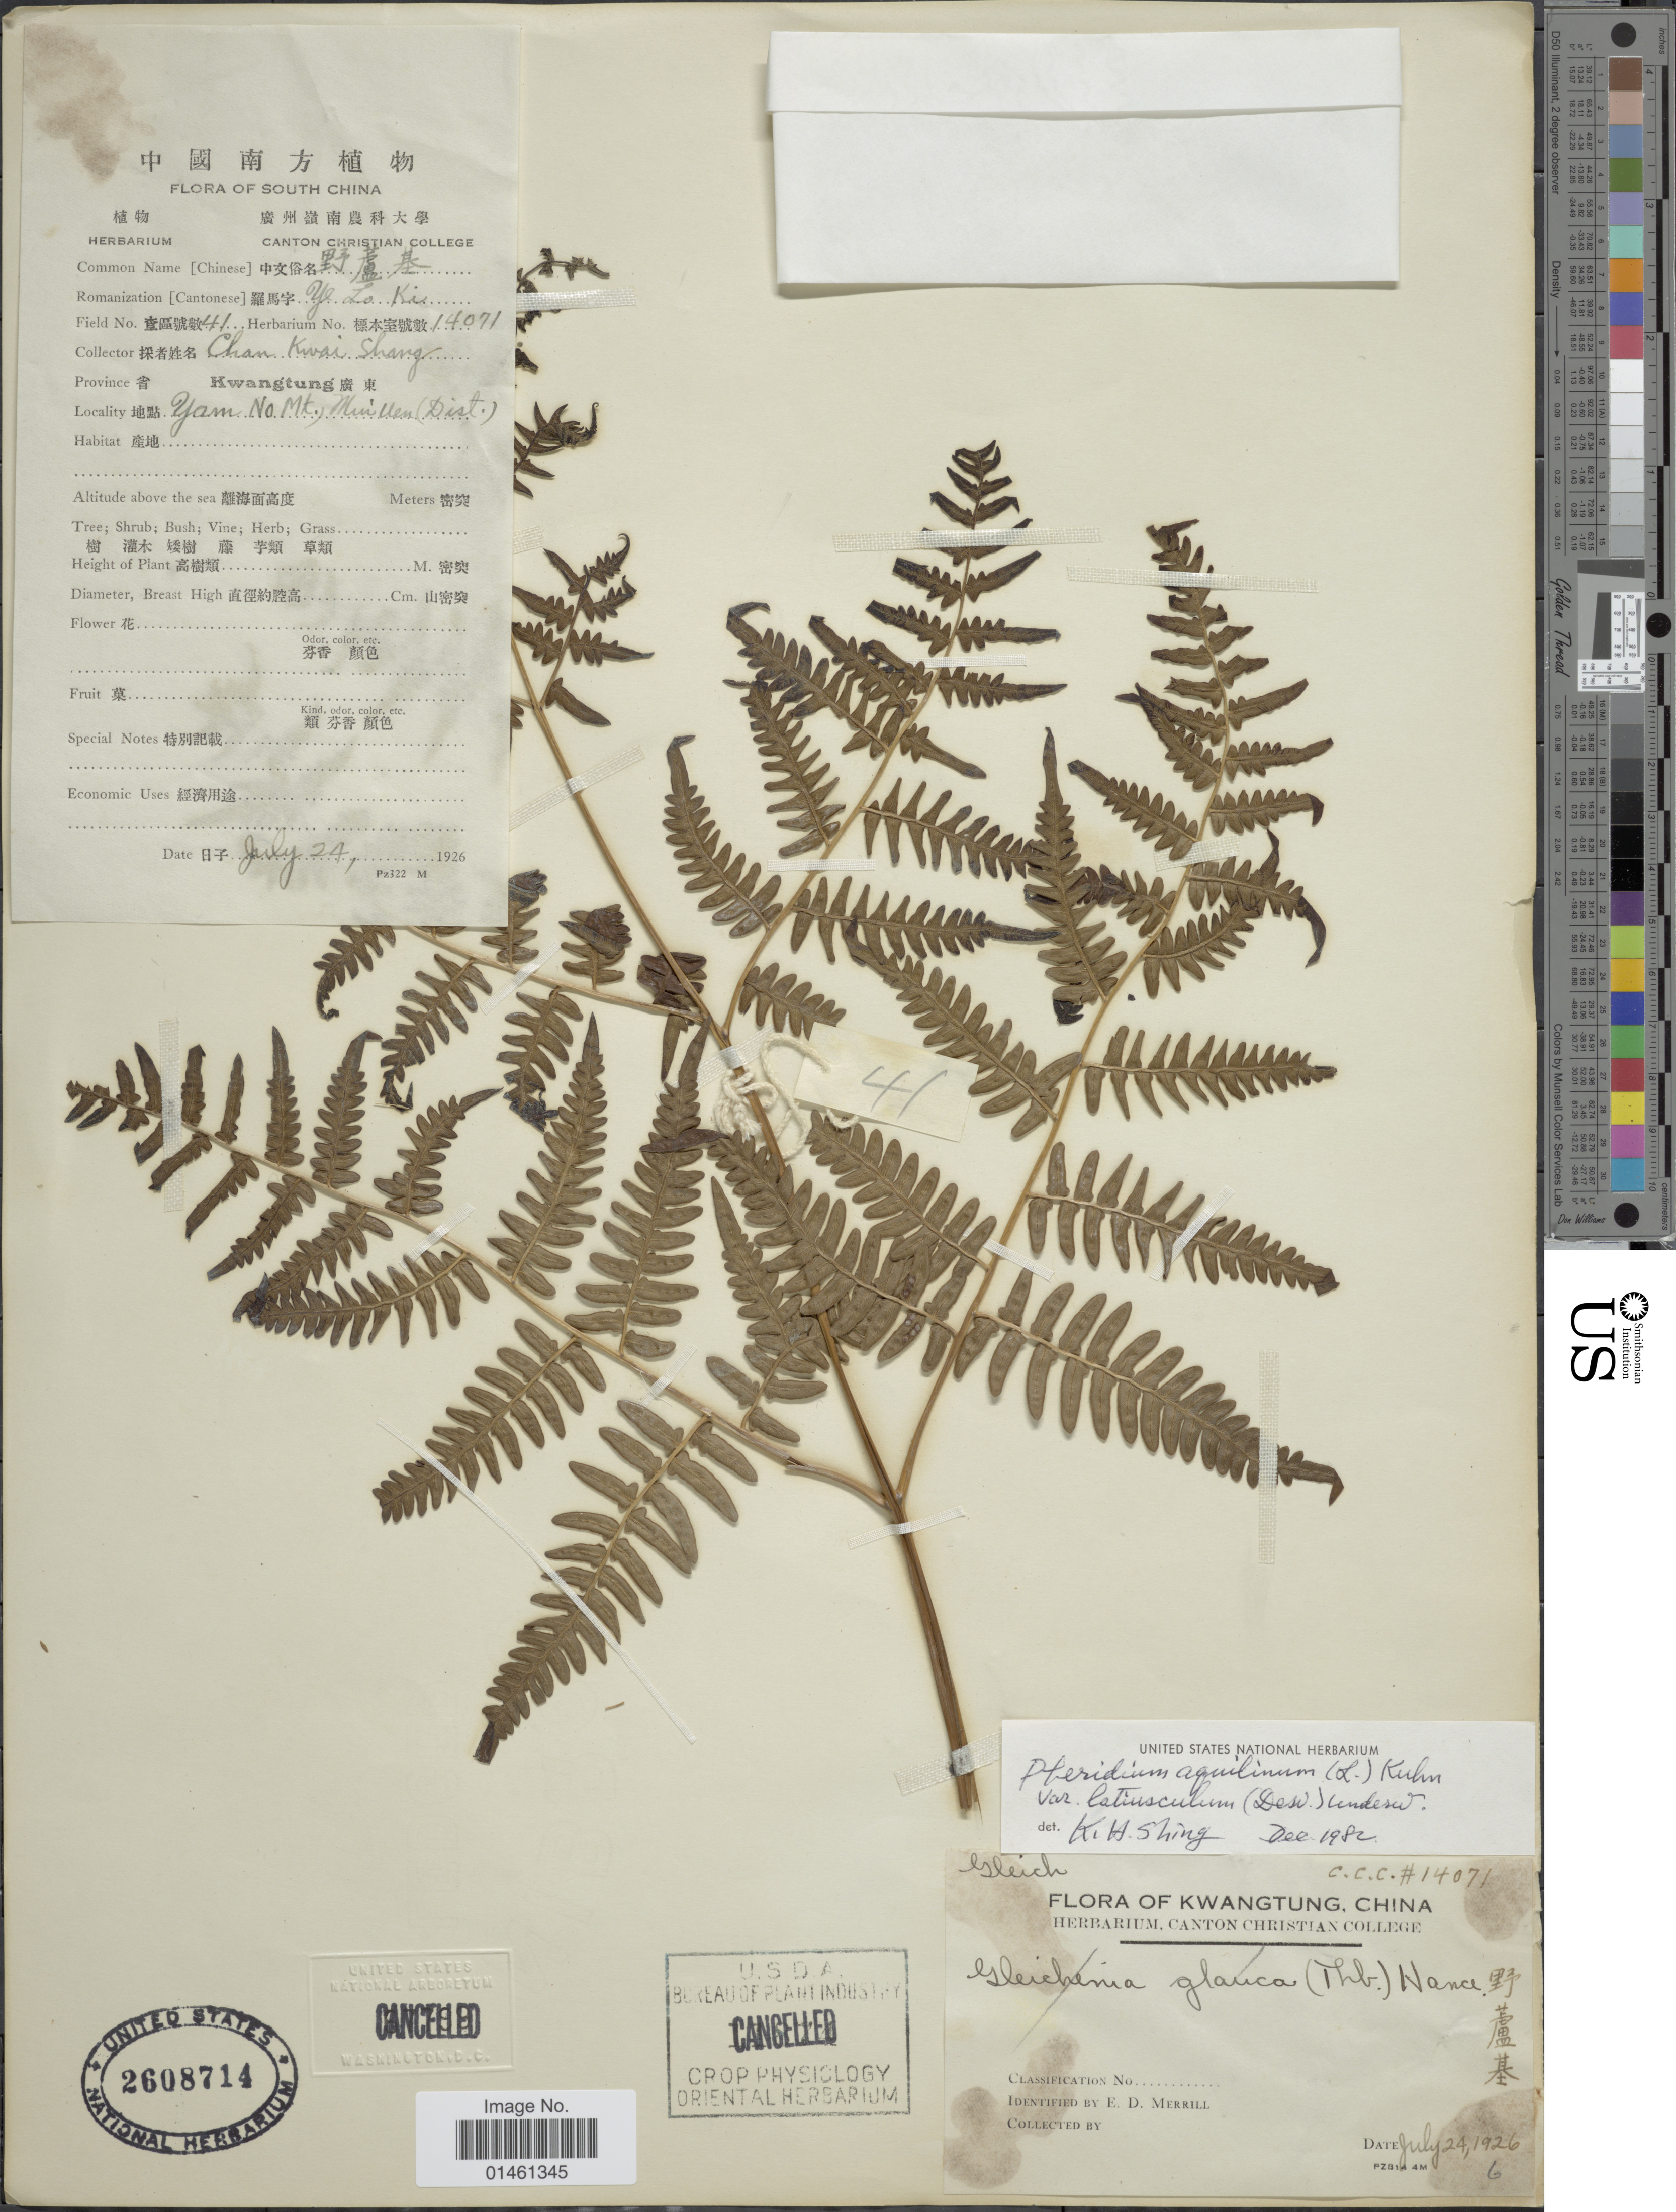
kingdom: Plantae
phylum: Tracheophyta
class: Polypodiopsida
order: Polypodiales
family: Dennstaedtiaceae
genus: Pteridium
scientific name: Pteridium aquilinum var. latiusculum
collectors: Chan Kwai Shang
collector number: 41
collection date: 1926-07-24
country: China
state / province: Guangdong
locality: Kwangtung, Yam No Mt., Mui Uen(Dist.)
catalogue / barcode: US 2608714